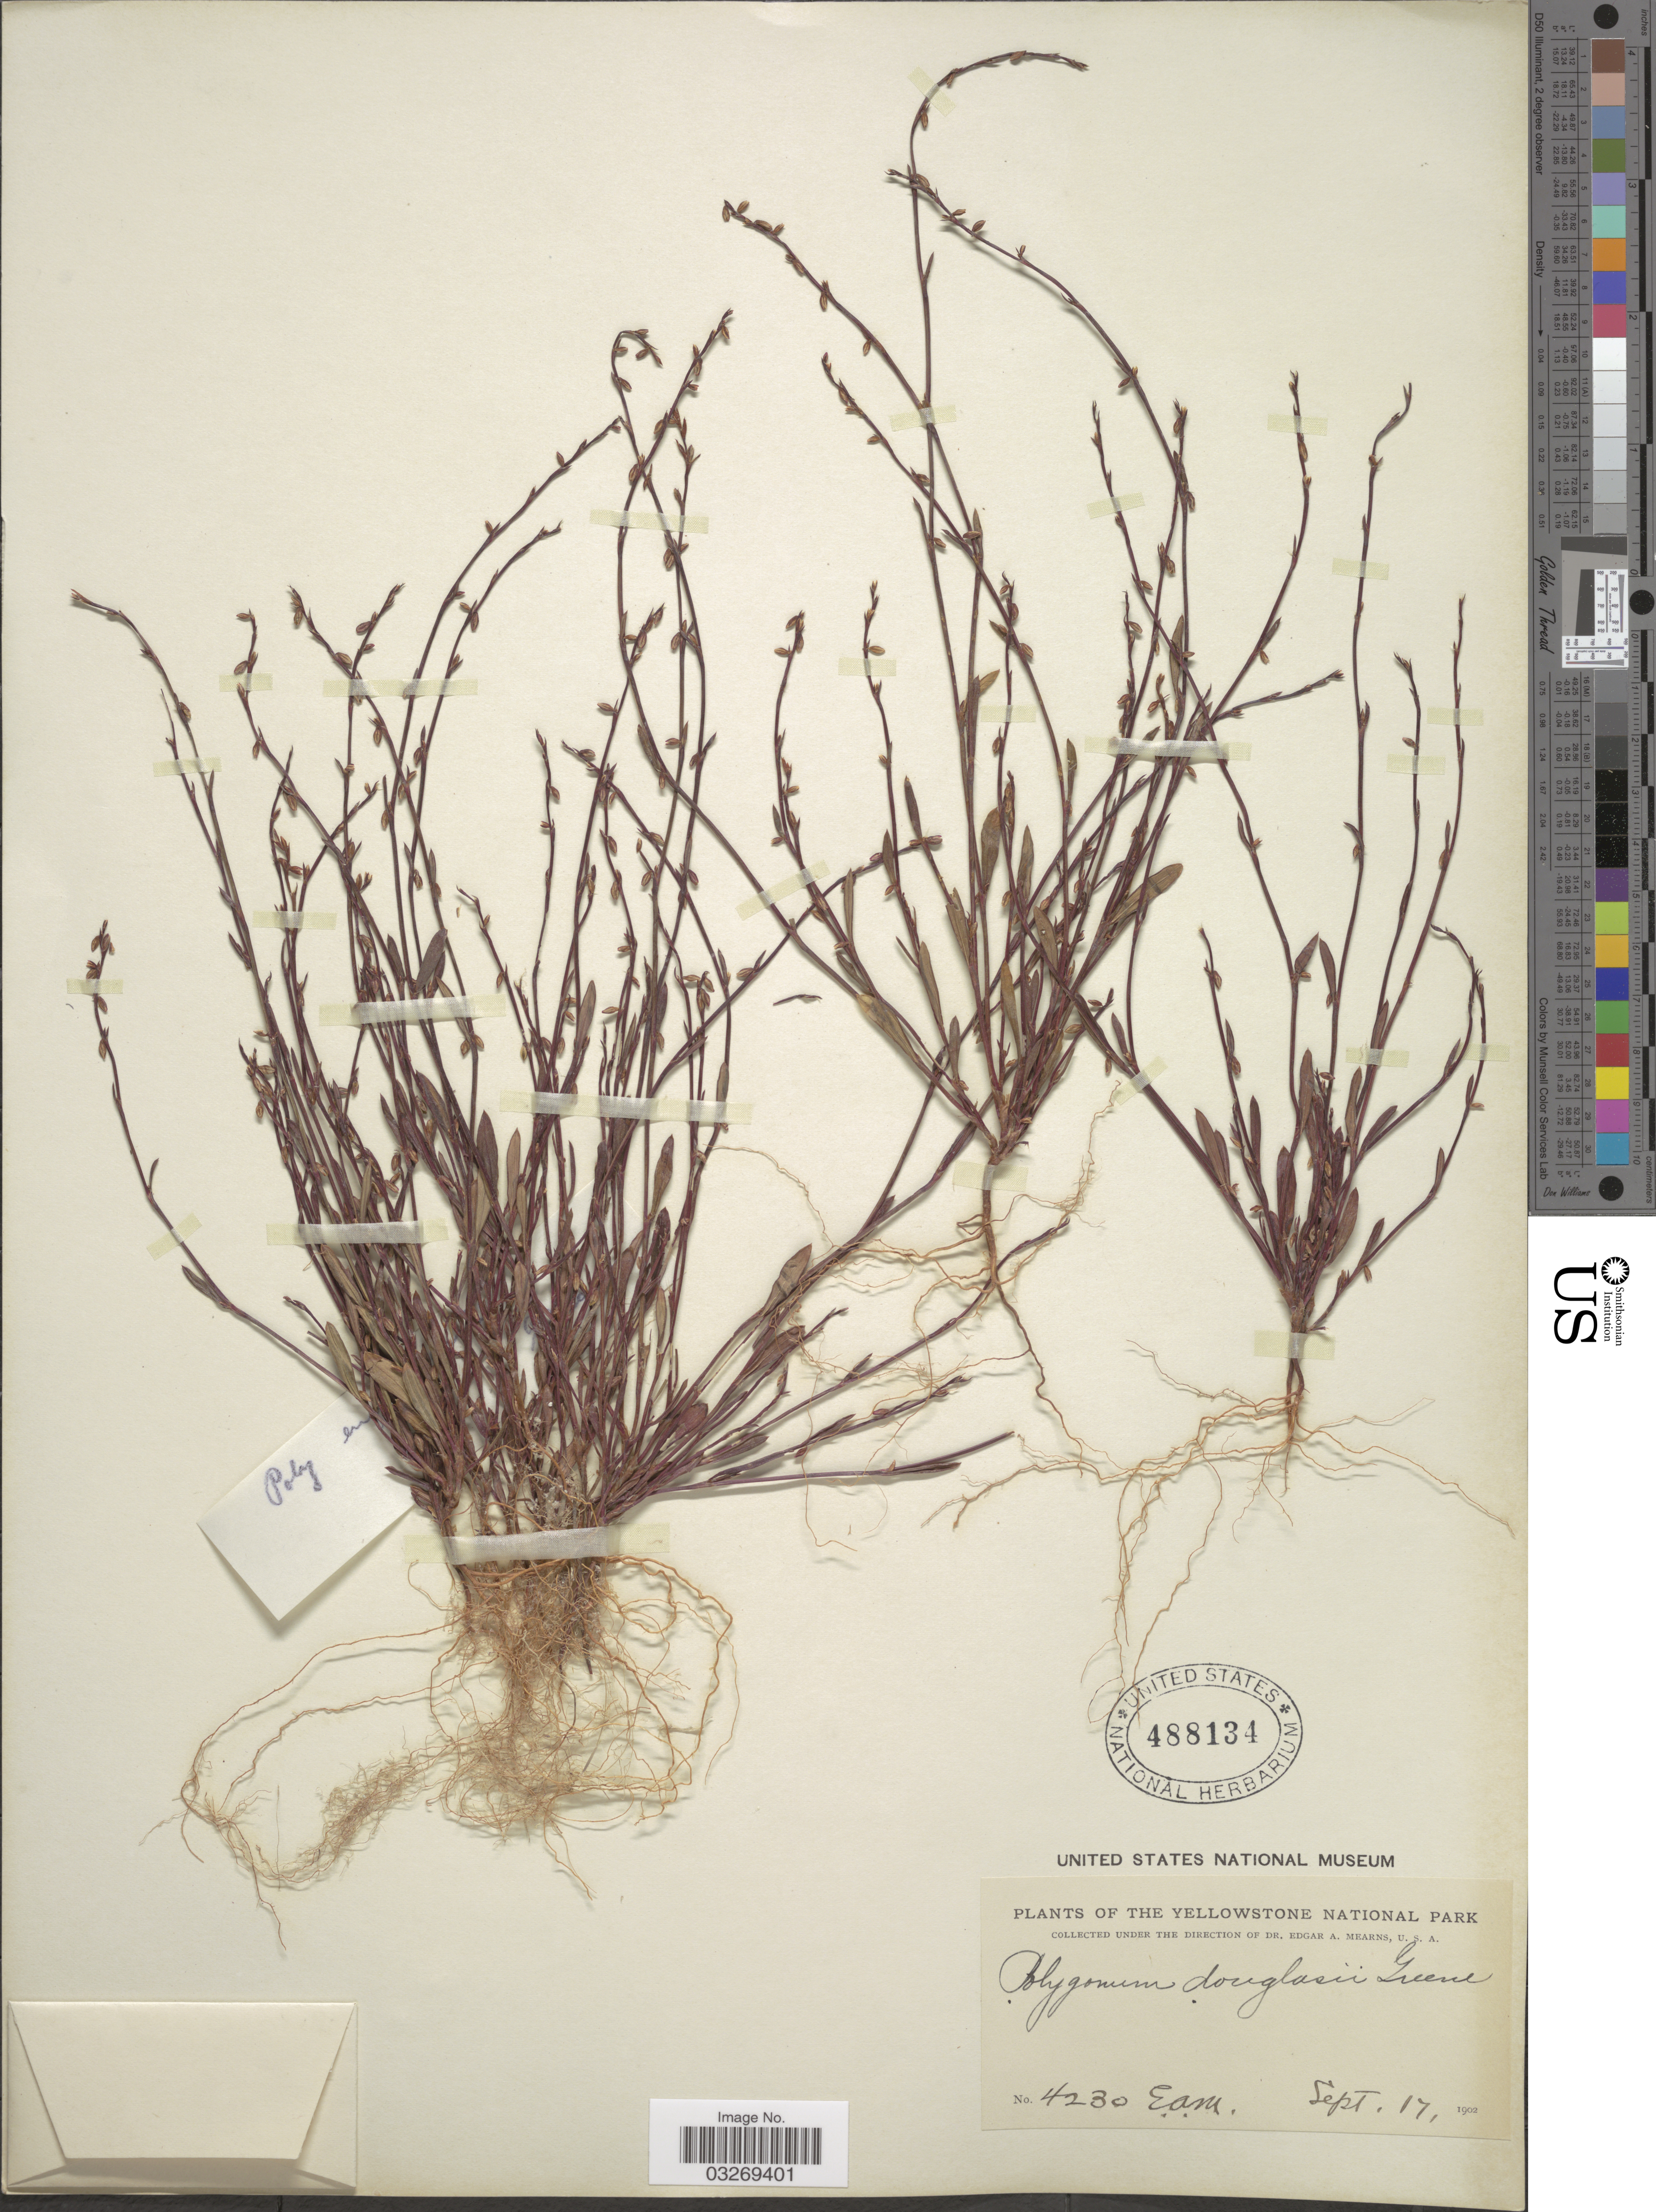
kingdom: Plantae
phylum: Tracheophyta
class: Magnoliopsida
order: Caryophyllales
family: Polygonaceae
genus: Polygonum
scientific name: Polygonum douglasii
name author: Greene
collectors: E. A. Mearns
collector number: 4230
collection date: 1902-09-17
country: United States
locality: The Yellowstone National Park.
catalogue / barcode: US 488134